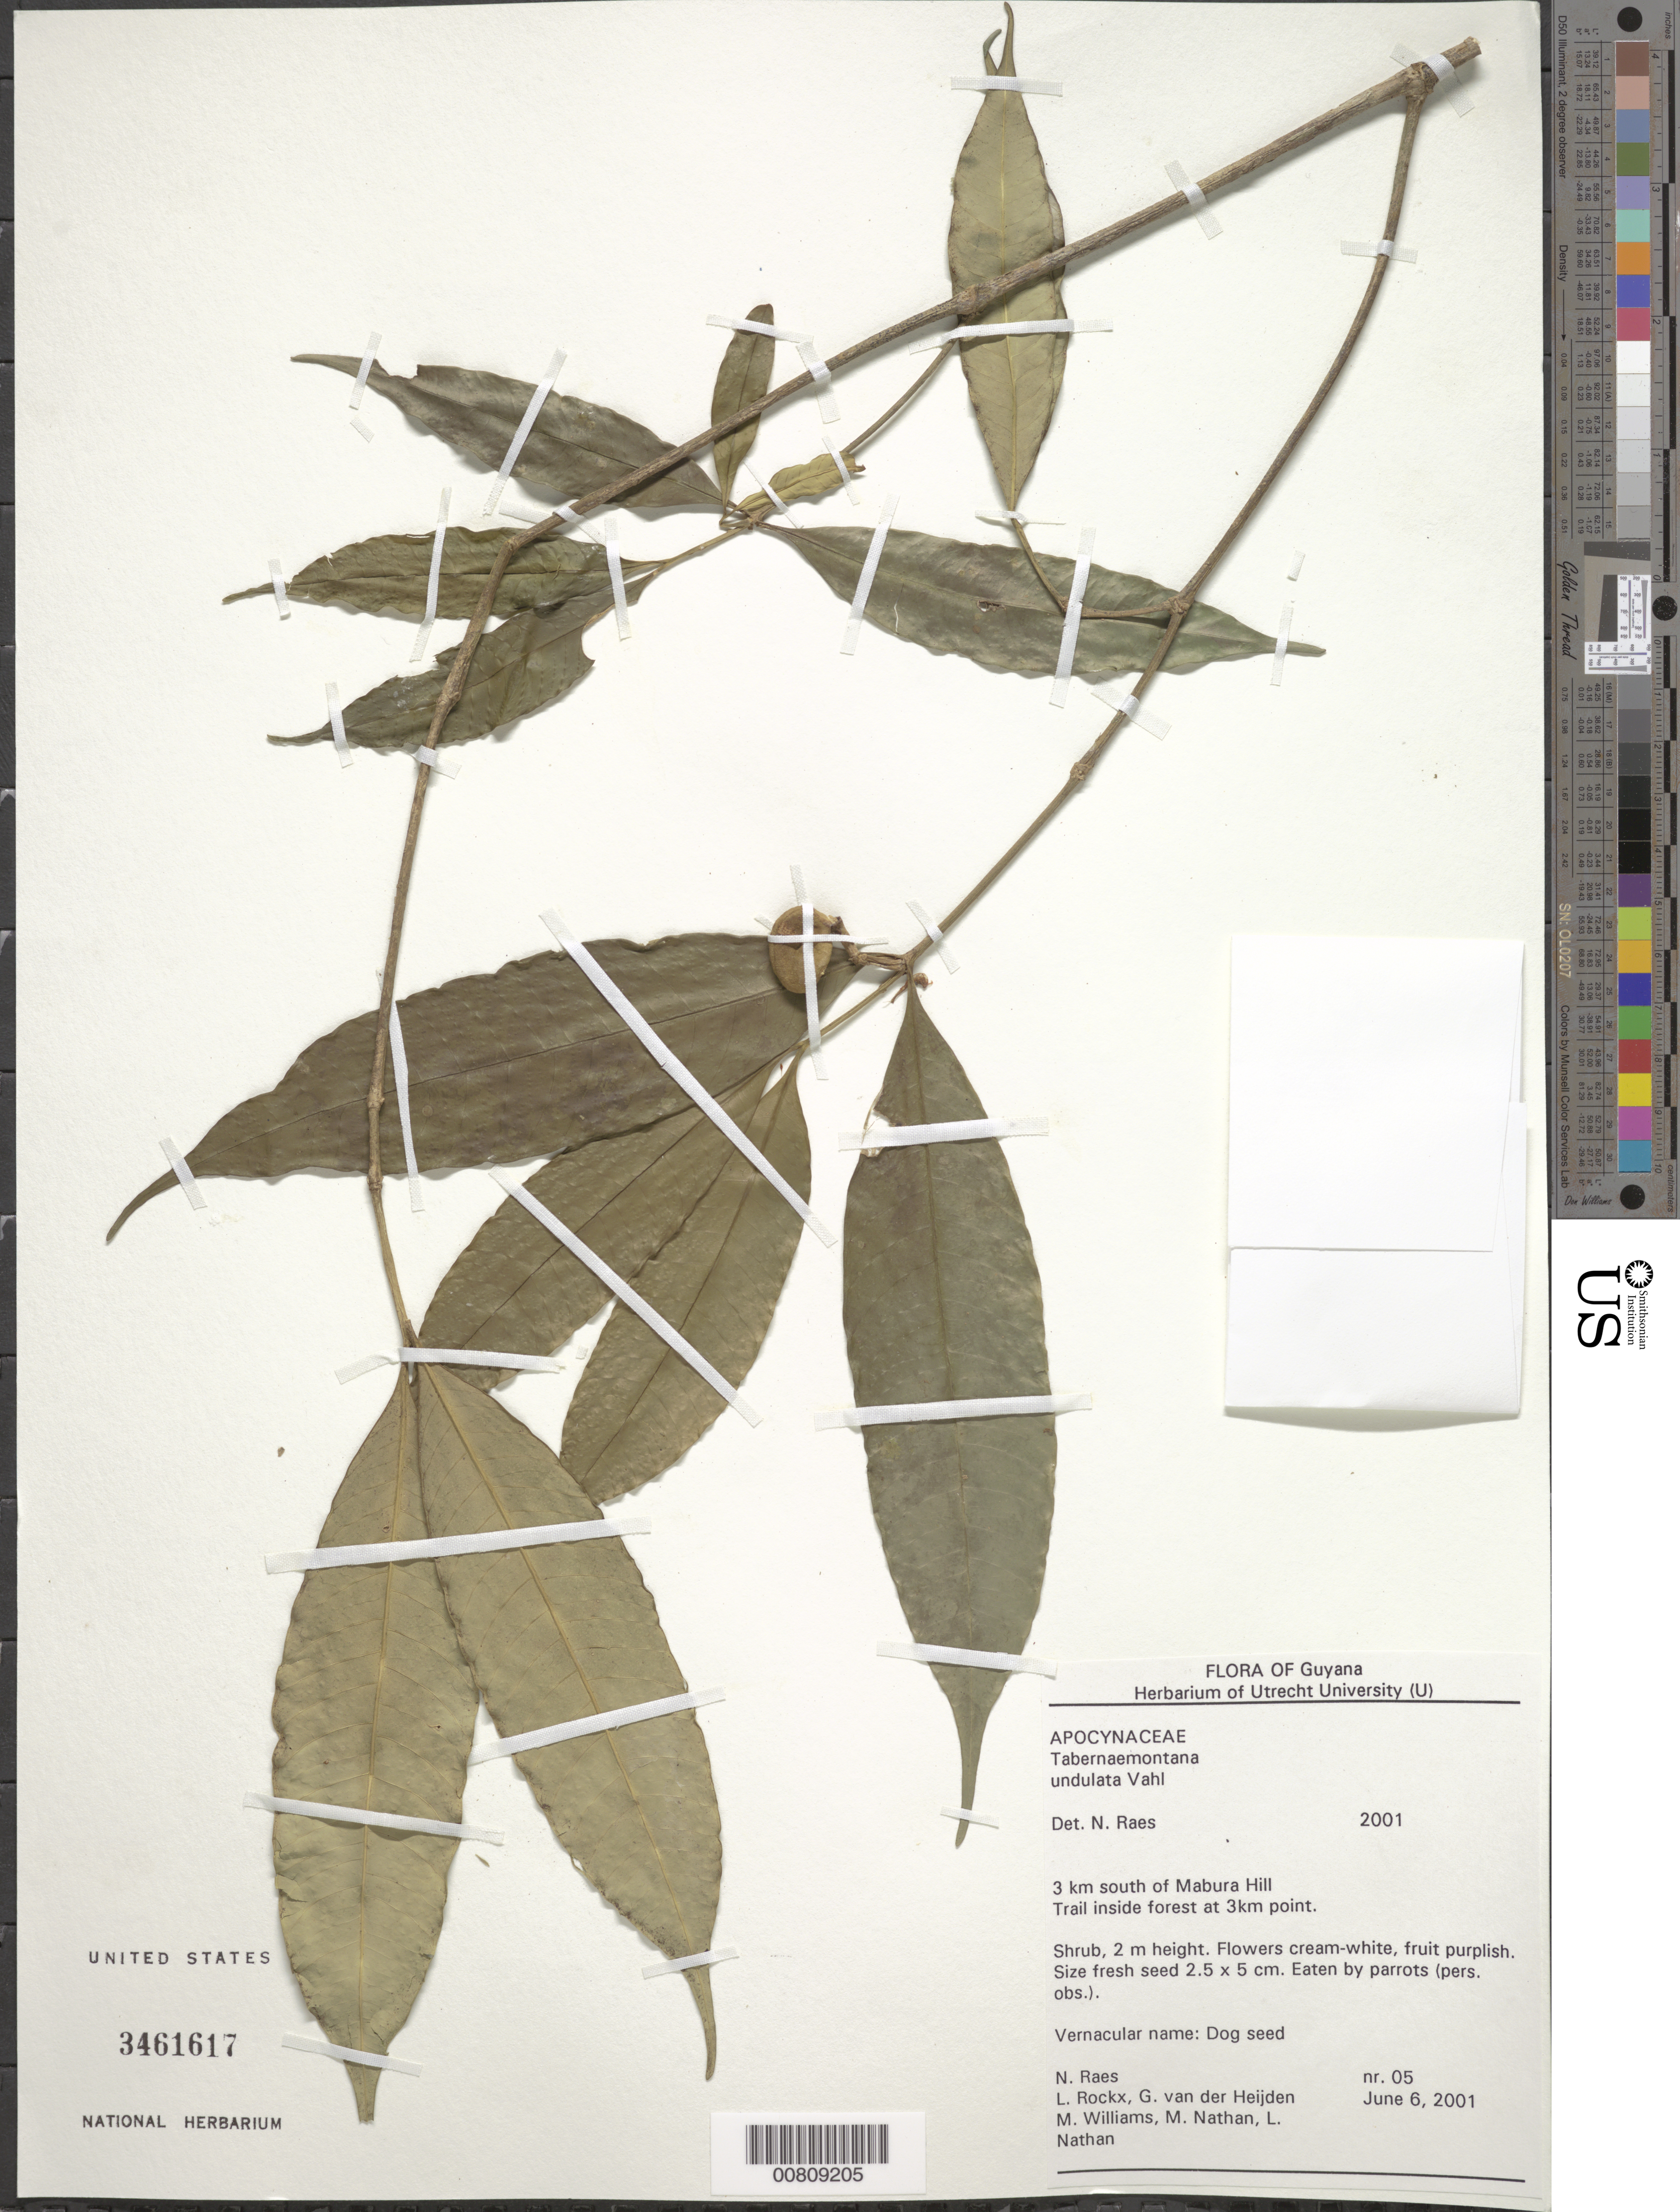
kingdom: Plantae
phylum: Tracheophyta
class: Magnoliopsida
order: Gentianales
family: Apocynaceae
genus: Tabernaemontana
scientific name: Tabernaemontana undulata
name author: Vahl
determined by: Raes, N.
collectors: N. Raes, L. Rockx, G. van der Heijden, M. Williams, M. Nathan & L. Nathan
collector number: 5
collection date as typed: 6-Jun-01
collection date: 2001-06-06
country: Guyana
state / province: U. Demerara-Berbice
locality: Mabura Hill, 3 km S of, trail inside forest at 3 km point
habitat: Trailside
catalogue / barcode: US 3461617